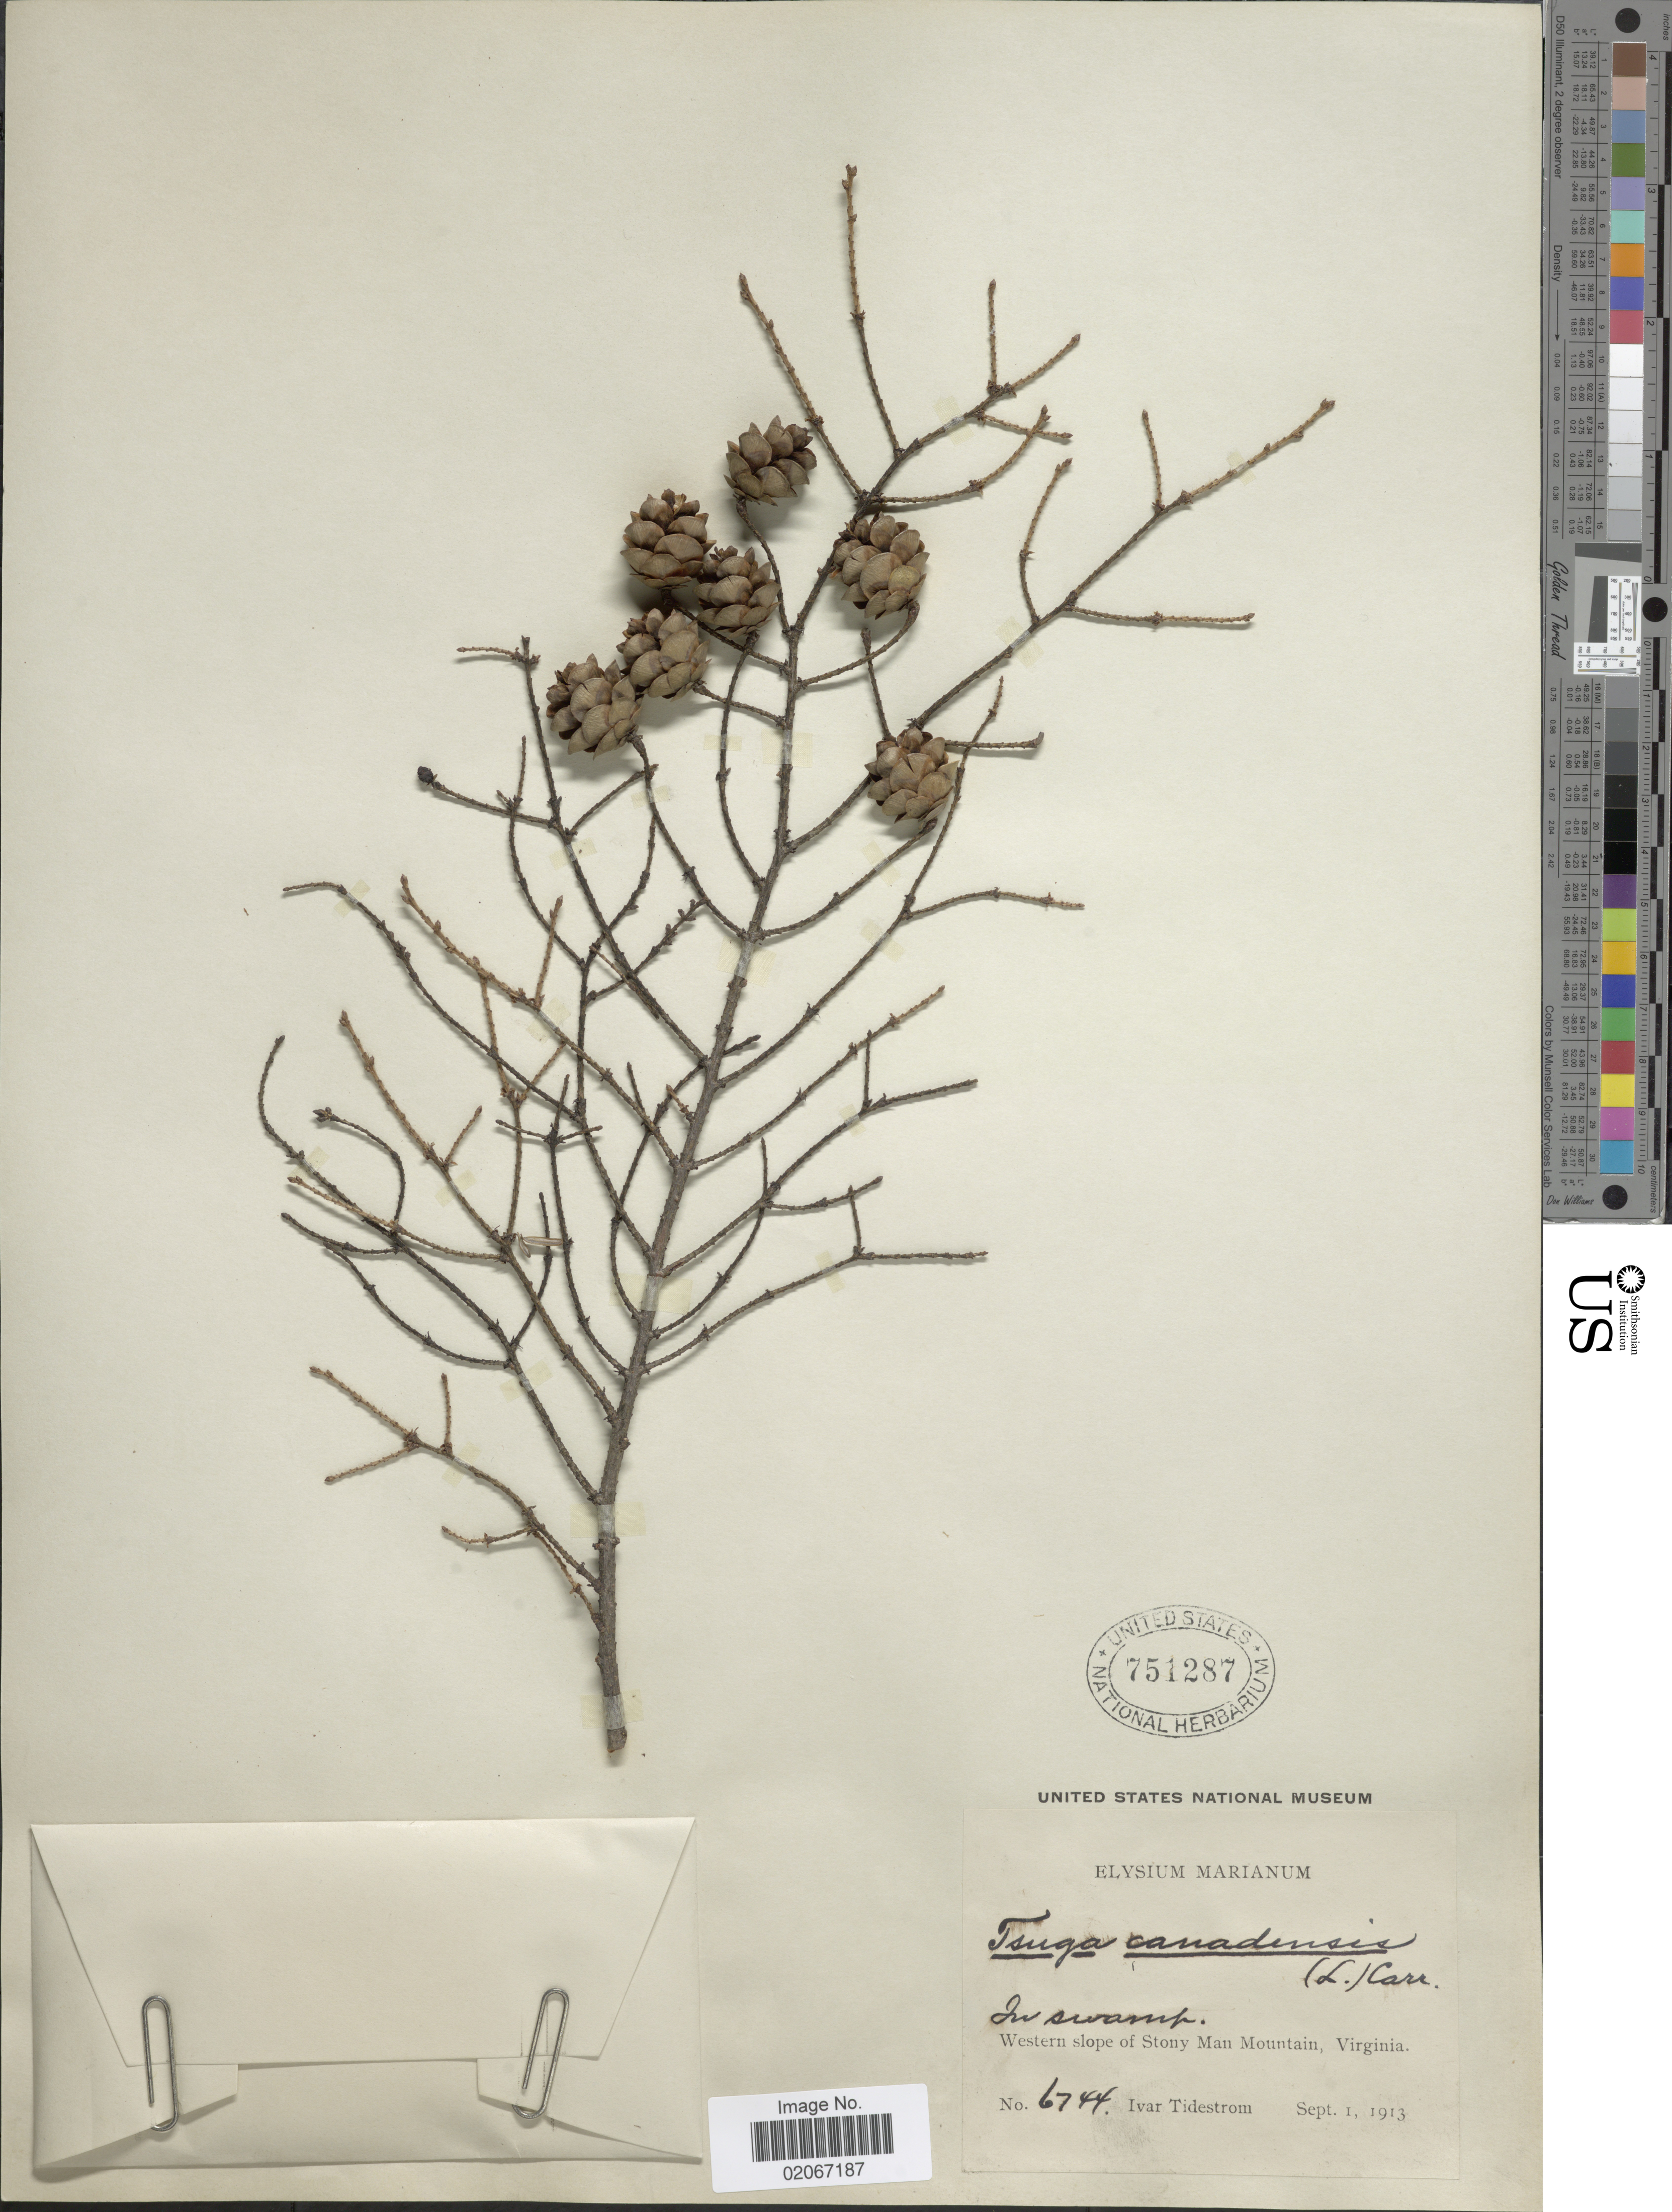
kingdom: Plantae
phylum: Tracheophyta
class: Pinopsida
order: Pinales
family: Pinaceae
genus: Tsuga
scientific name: Tsuga canadensis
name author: (L.) Carrière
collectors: I. F. Tidestrom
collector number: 6744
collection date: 1913-09-01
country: United States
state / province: Virginia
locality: In swamp, western slope of Stony Man Mountain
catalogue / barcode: US 751287